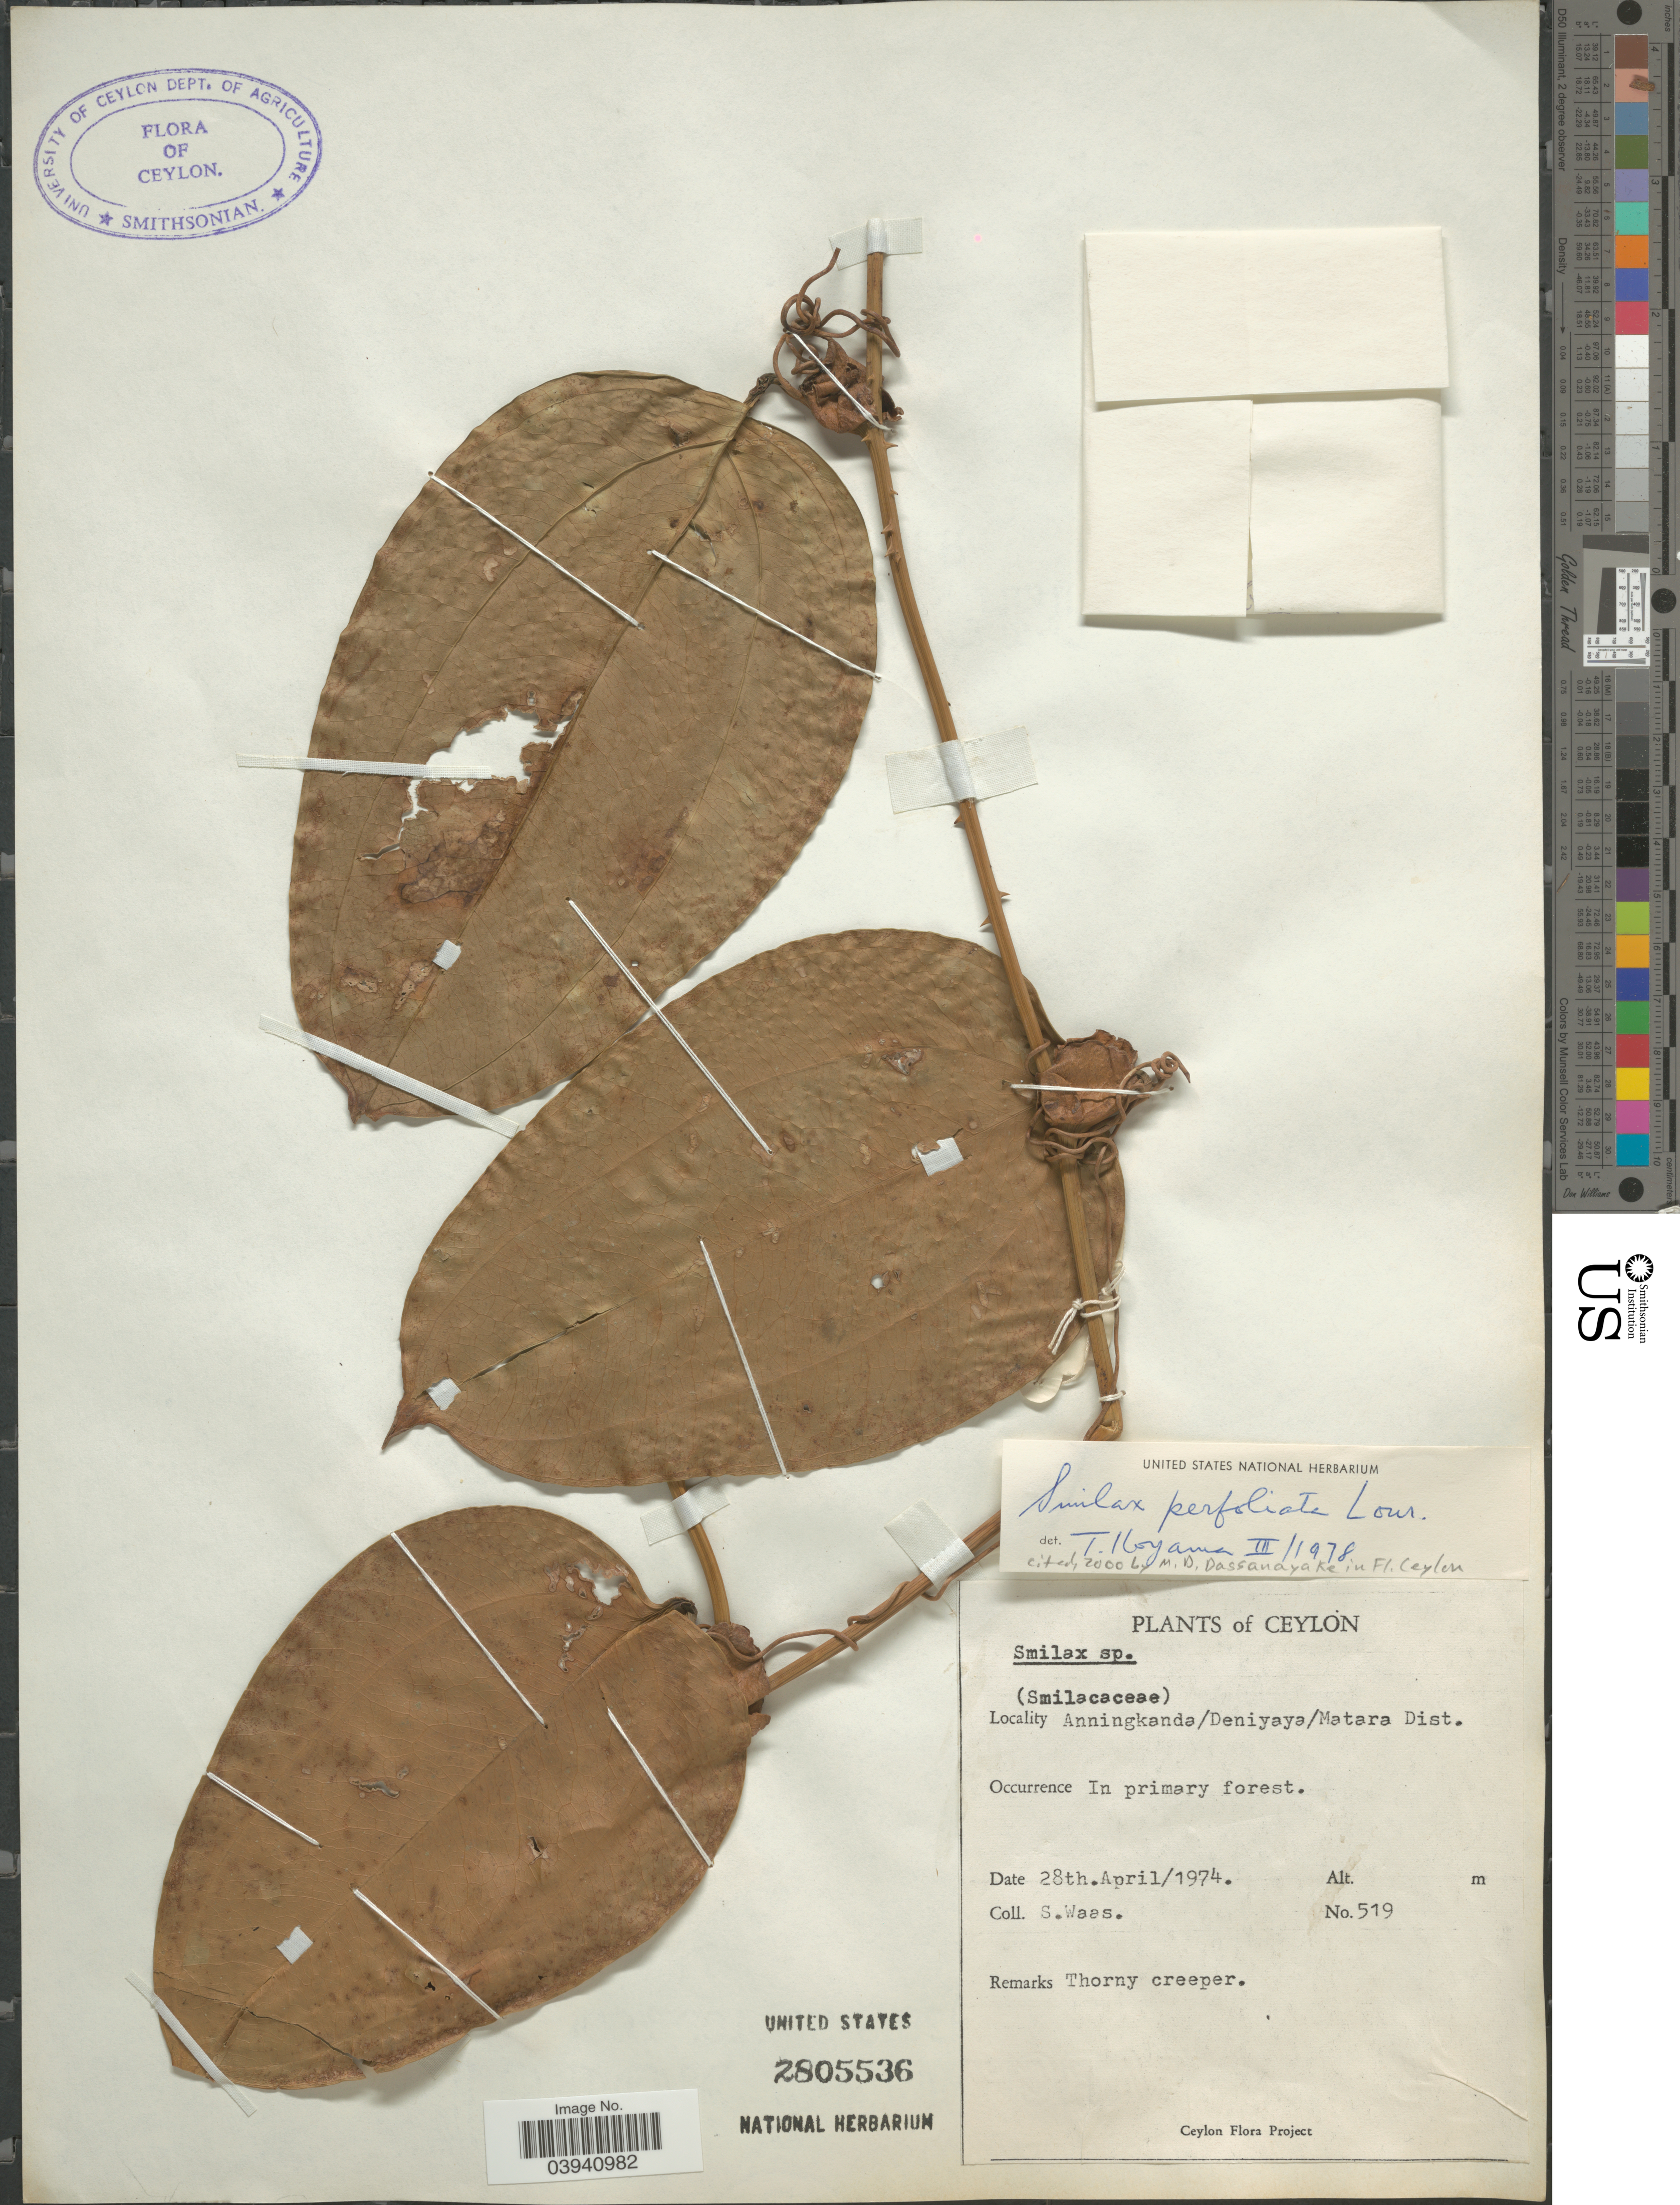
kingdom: Plantae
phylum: Tracheophyta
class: Liliopsida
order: Liliales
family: Smilacaceae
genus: Smilax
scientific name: Smilax perfoliata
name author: Lour.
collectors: S. Waas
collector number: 519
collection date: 1974-04-28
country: Sri Lanka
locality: Ceylon. Anningkanda / Deniyaya / Matara Dist. In primary forest.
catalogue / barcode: US 2805536